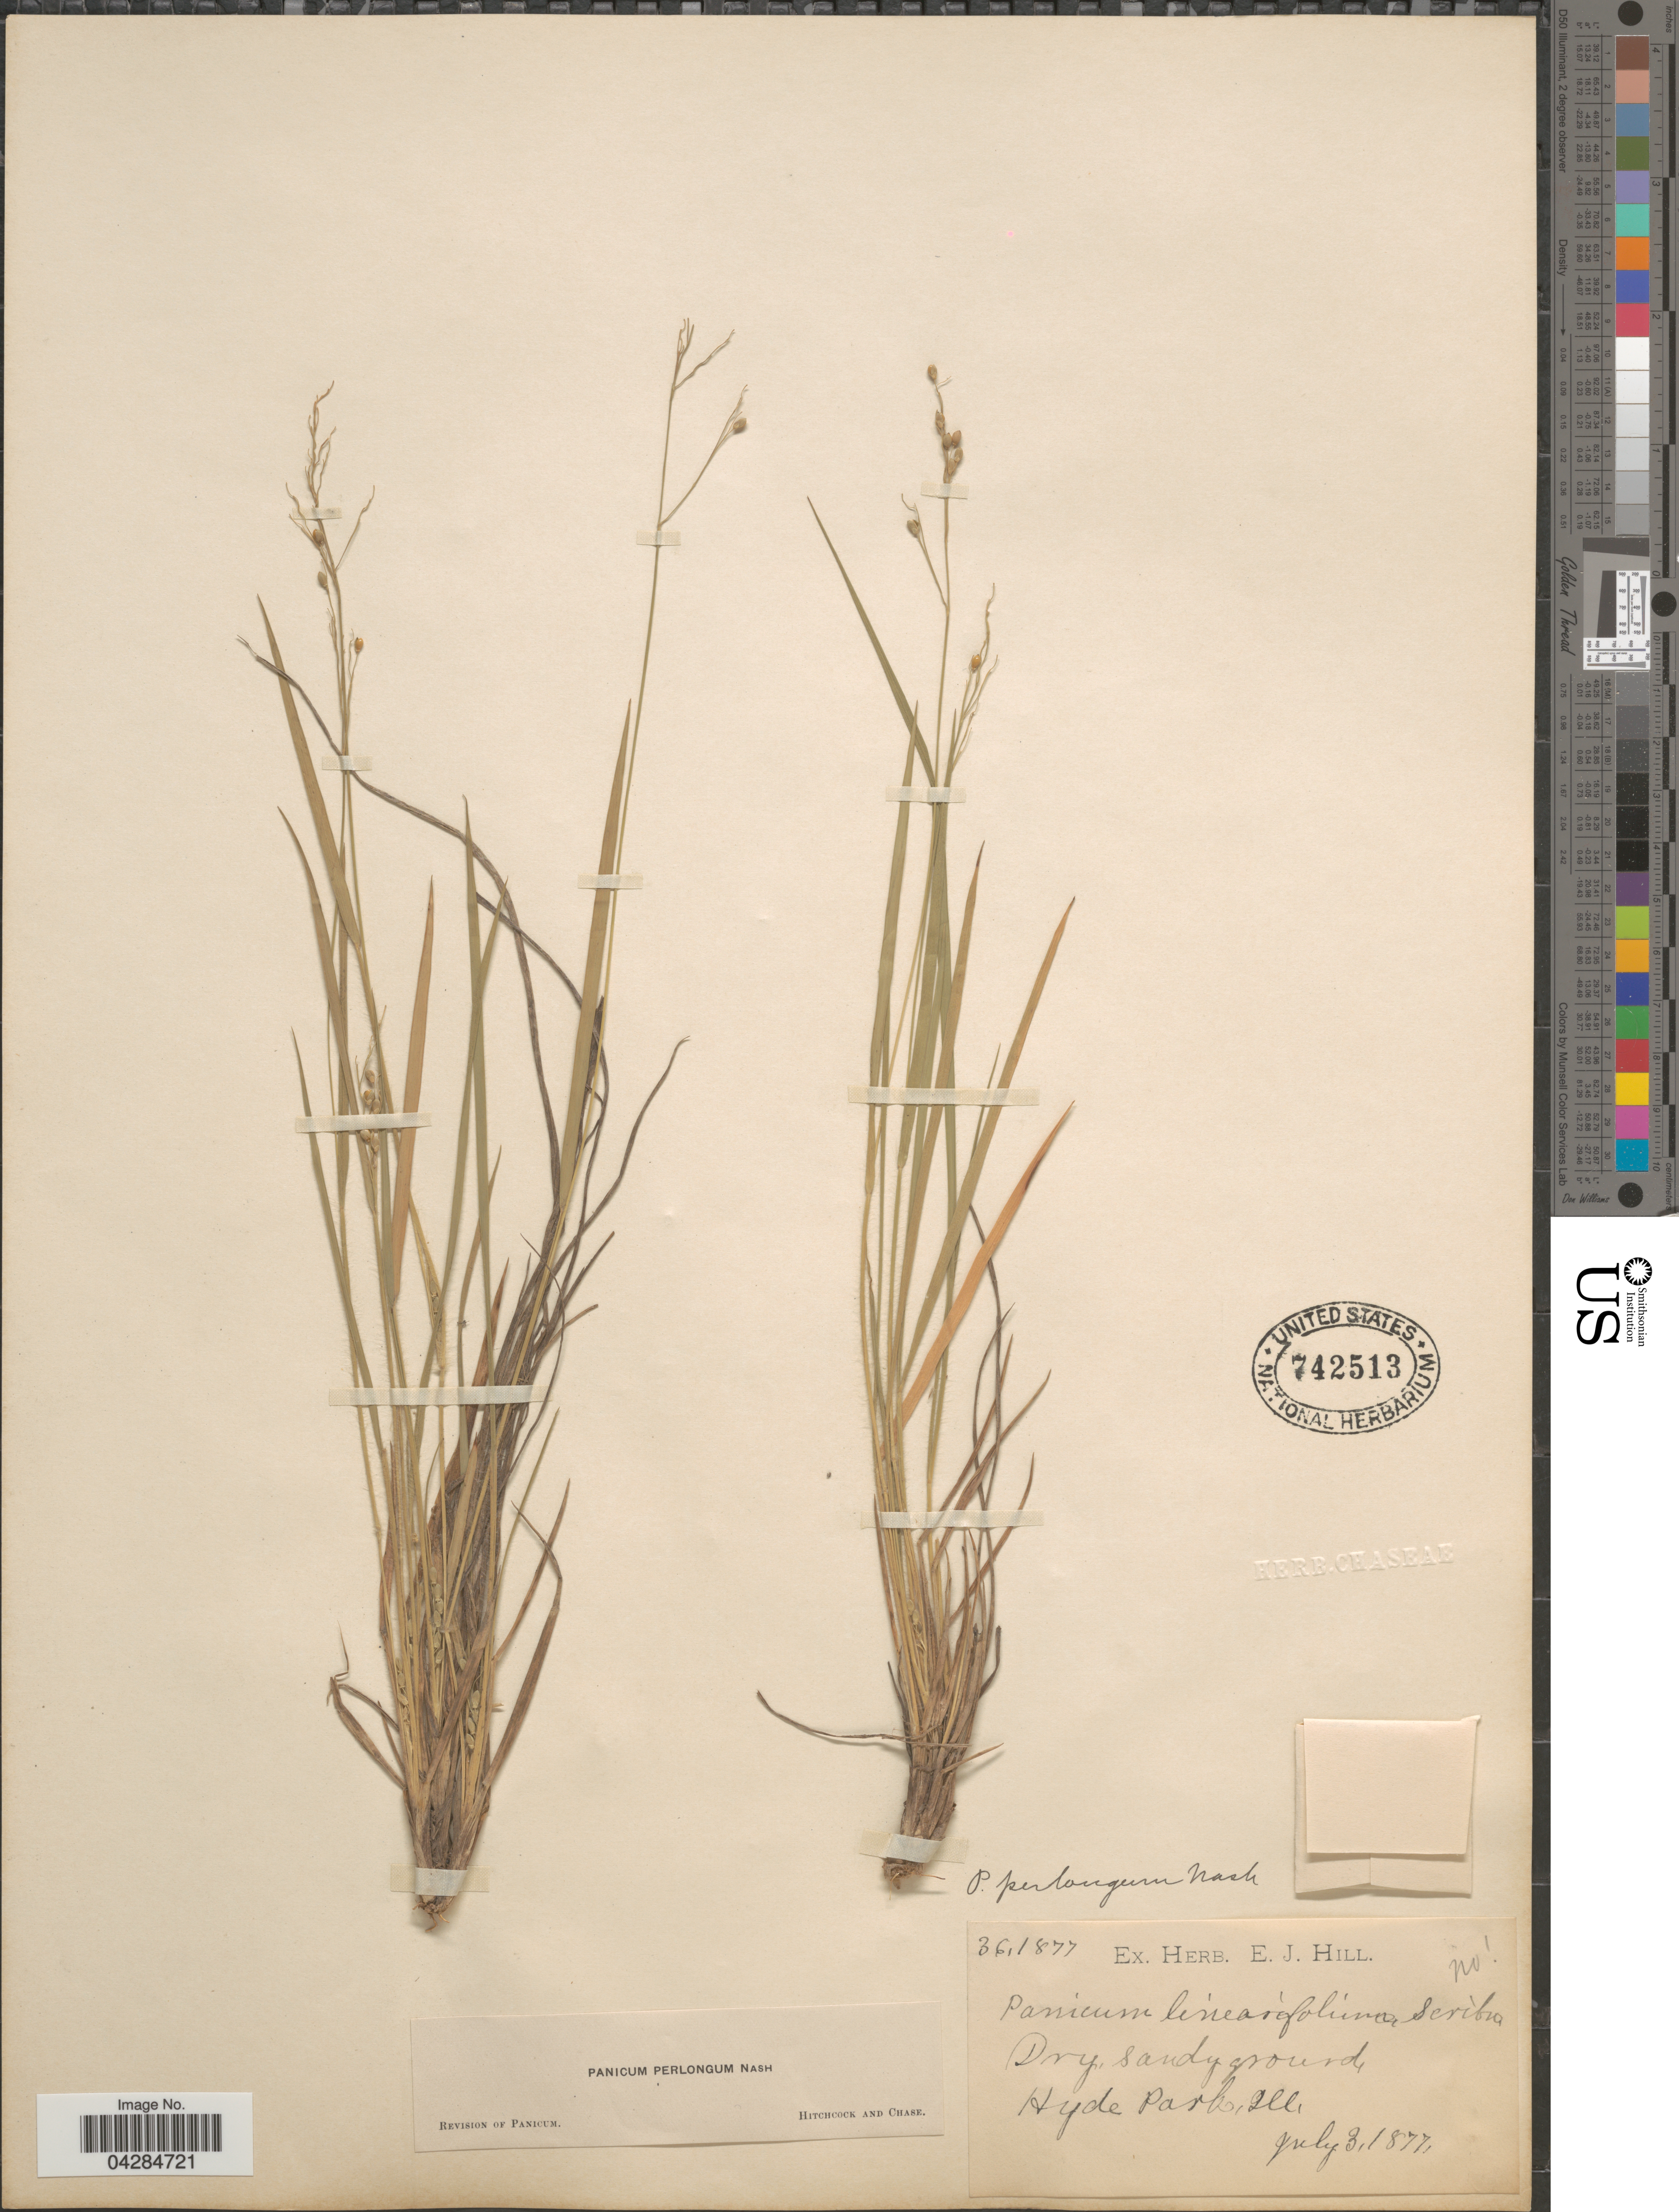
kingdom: Plantae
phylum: Tracheophyta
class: Liliopsida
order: Poales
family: Poaceae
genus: Dichanthelium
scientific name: Dichanthelium perlongum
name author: (Nash) Freckmann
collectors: Ex herb. E. J. Hill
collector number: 36,1877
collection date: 1877-07-03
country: United States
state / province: Illinois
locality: Dry, sandy ground, Hyde Park.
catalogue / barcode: US 742513